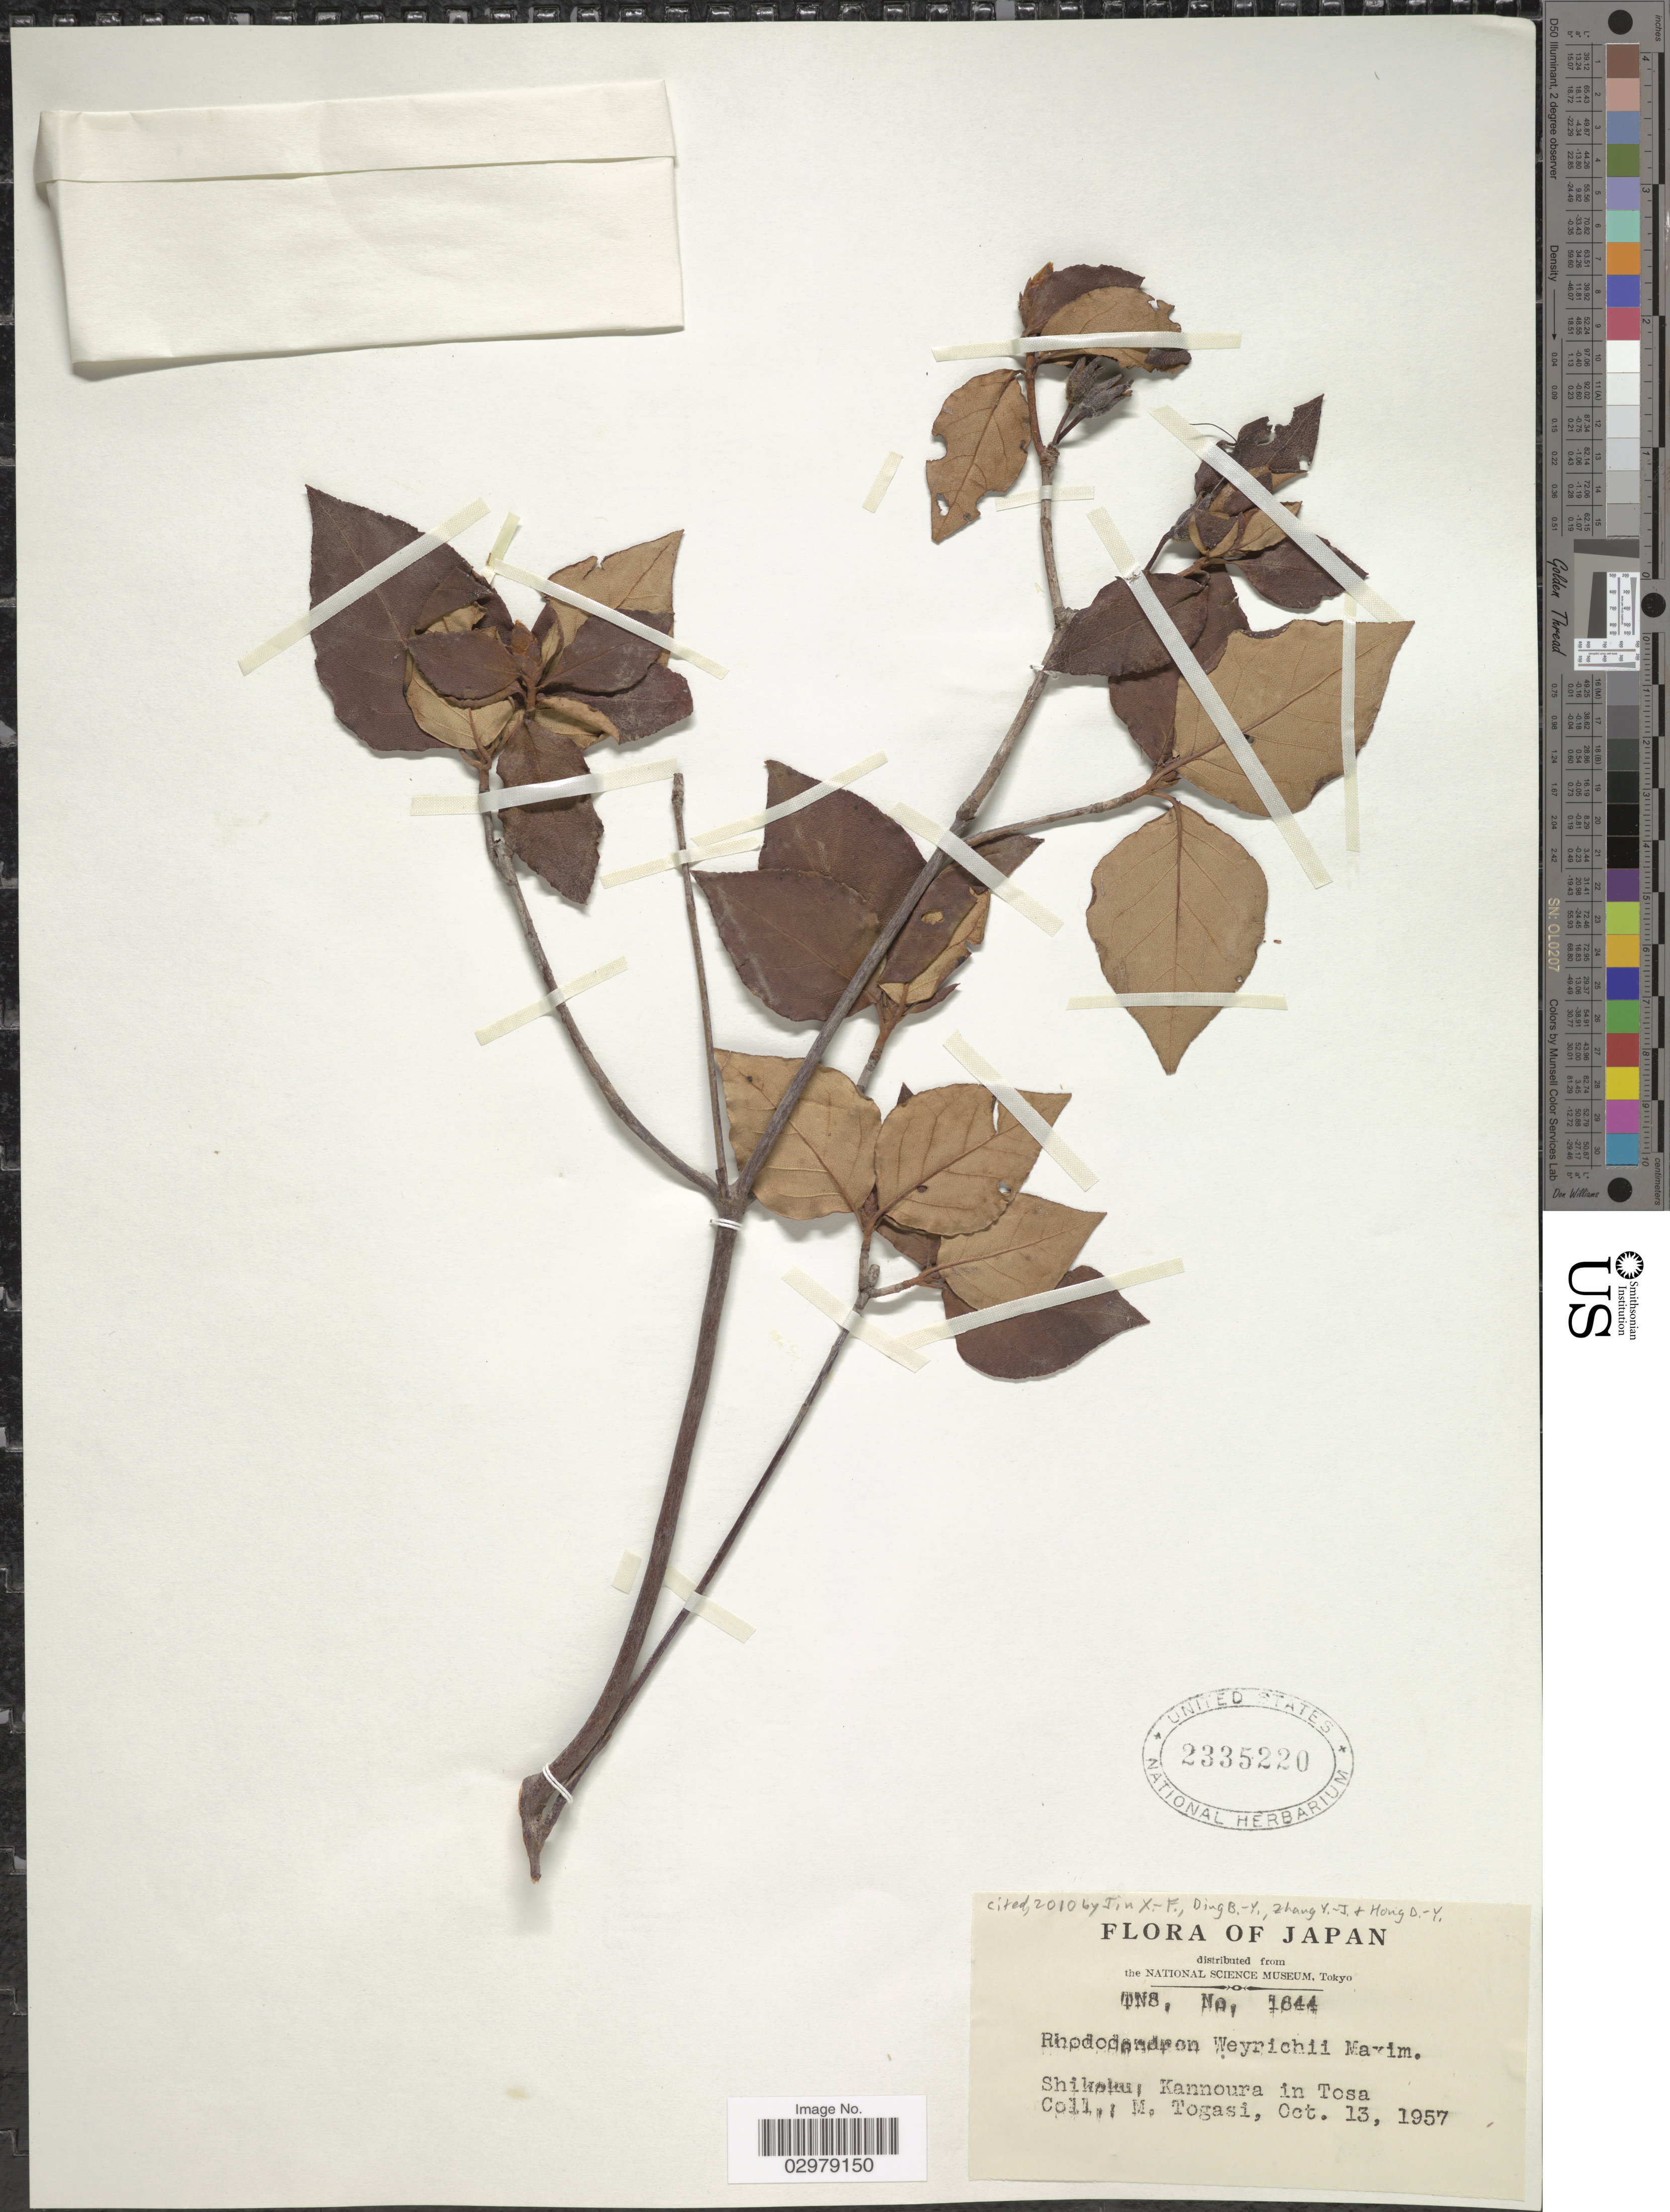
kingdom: Plantae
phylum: Tracheophyta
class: Magnoliopsida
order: Ericales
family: Ericaceae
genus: Rhododendron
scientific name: Rhododendron weyrichii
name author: Maxim.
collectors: M. Togasi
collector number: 1644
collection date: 1957-10-13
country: Japan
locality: Shikoku, Kannoura in Tosa.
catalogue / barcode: US 2335220